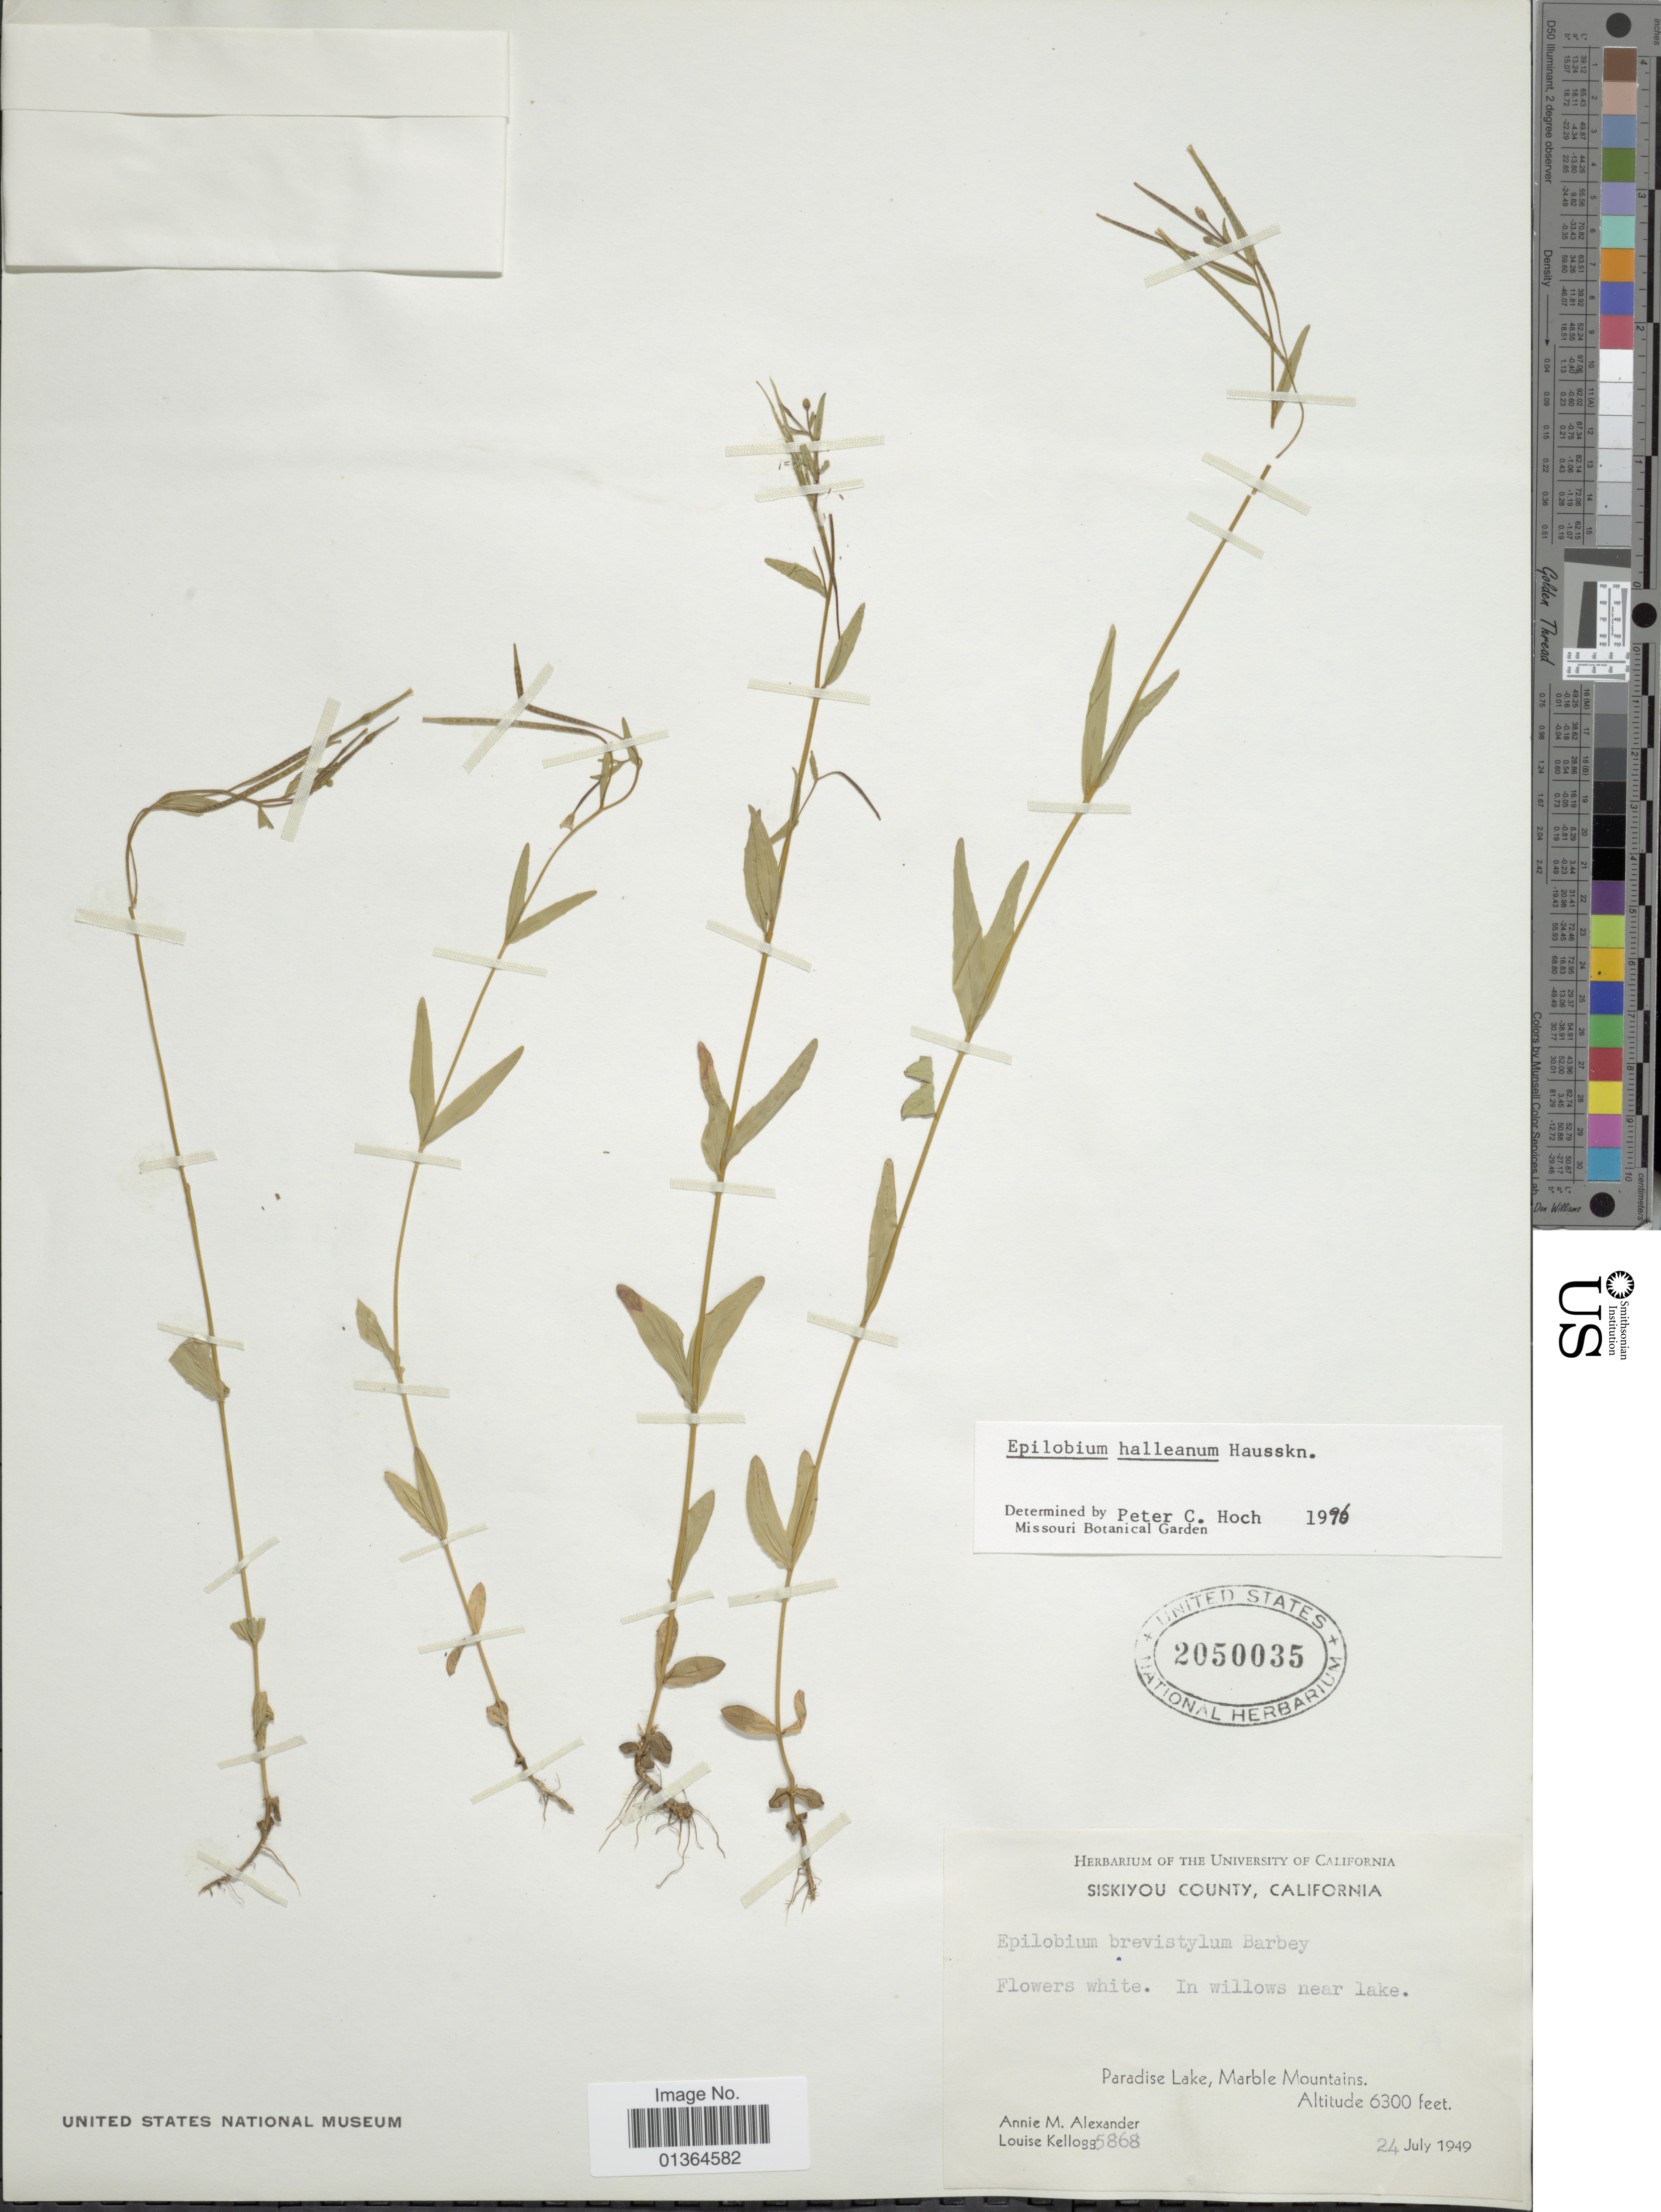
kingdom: Plantae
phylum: Tracheophyta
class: Magnoliopsida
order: Myrtales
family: Onagraceae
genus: Epilobium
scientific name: Epilobium hallianum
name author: Hausskn.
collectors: A. M. Alexander & L. Kellogg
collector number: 5868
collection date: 1949-07-24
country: United States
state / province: California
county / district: Siskiyou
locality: Siskiyou County. Paradise Lake, Marble Mountains.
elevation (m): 1920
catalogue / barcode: US 2050035